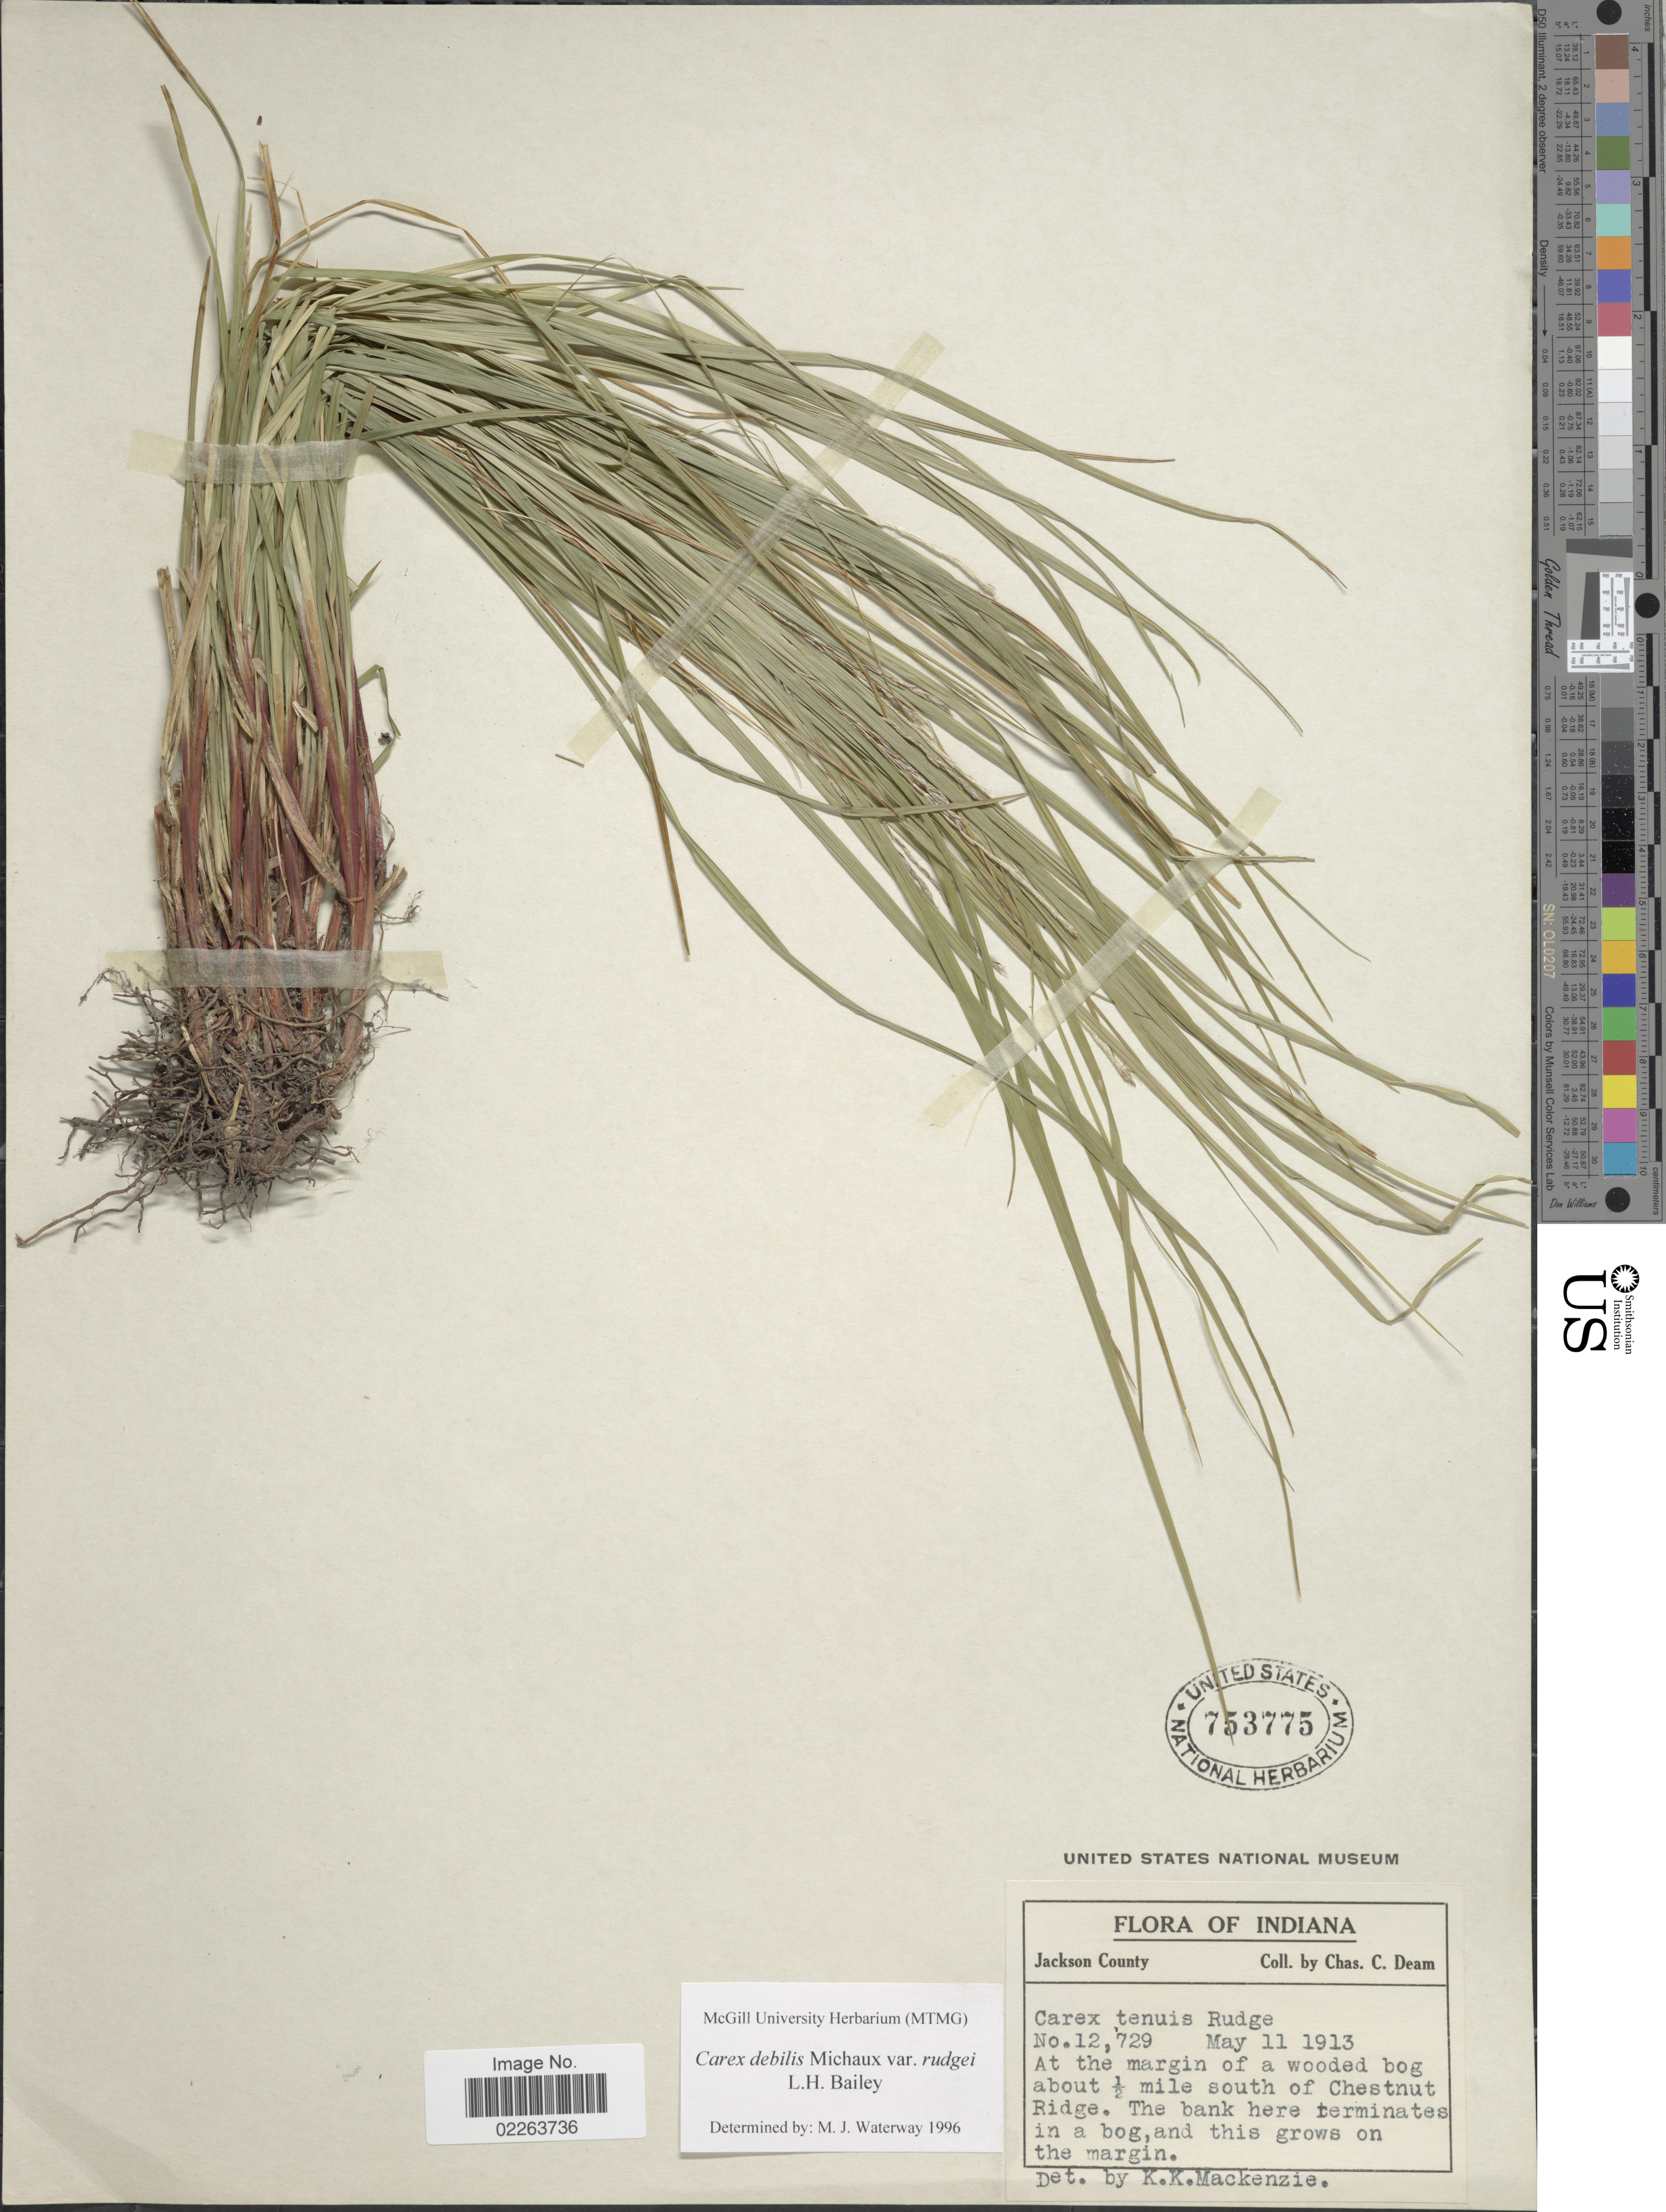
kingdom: Plantae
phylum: Tracheophyta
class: Liliopsida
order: Poales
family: Cyperaceae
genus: Carex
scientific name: Carex flexuosa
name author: Muhl. ex Willd.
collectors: C. C. Deam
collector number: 12729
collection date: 1903-05-11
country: United States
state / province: Indiana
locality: Jackson County. At the margin of a wooded bog about ½ mile south of Chestnut Ridge.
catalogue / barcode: US 753775